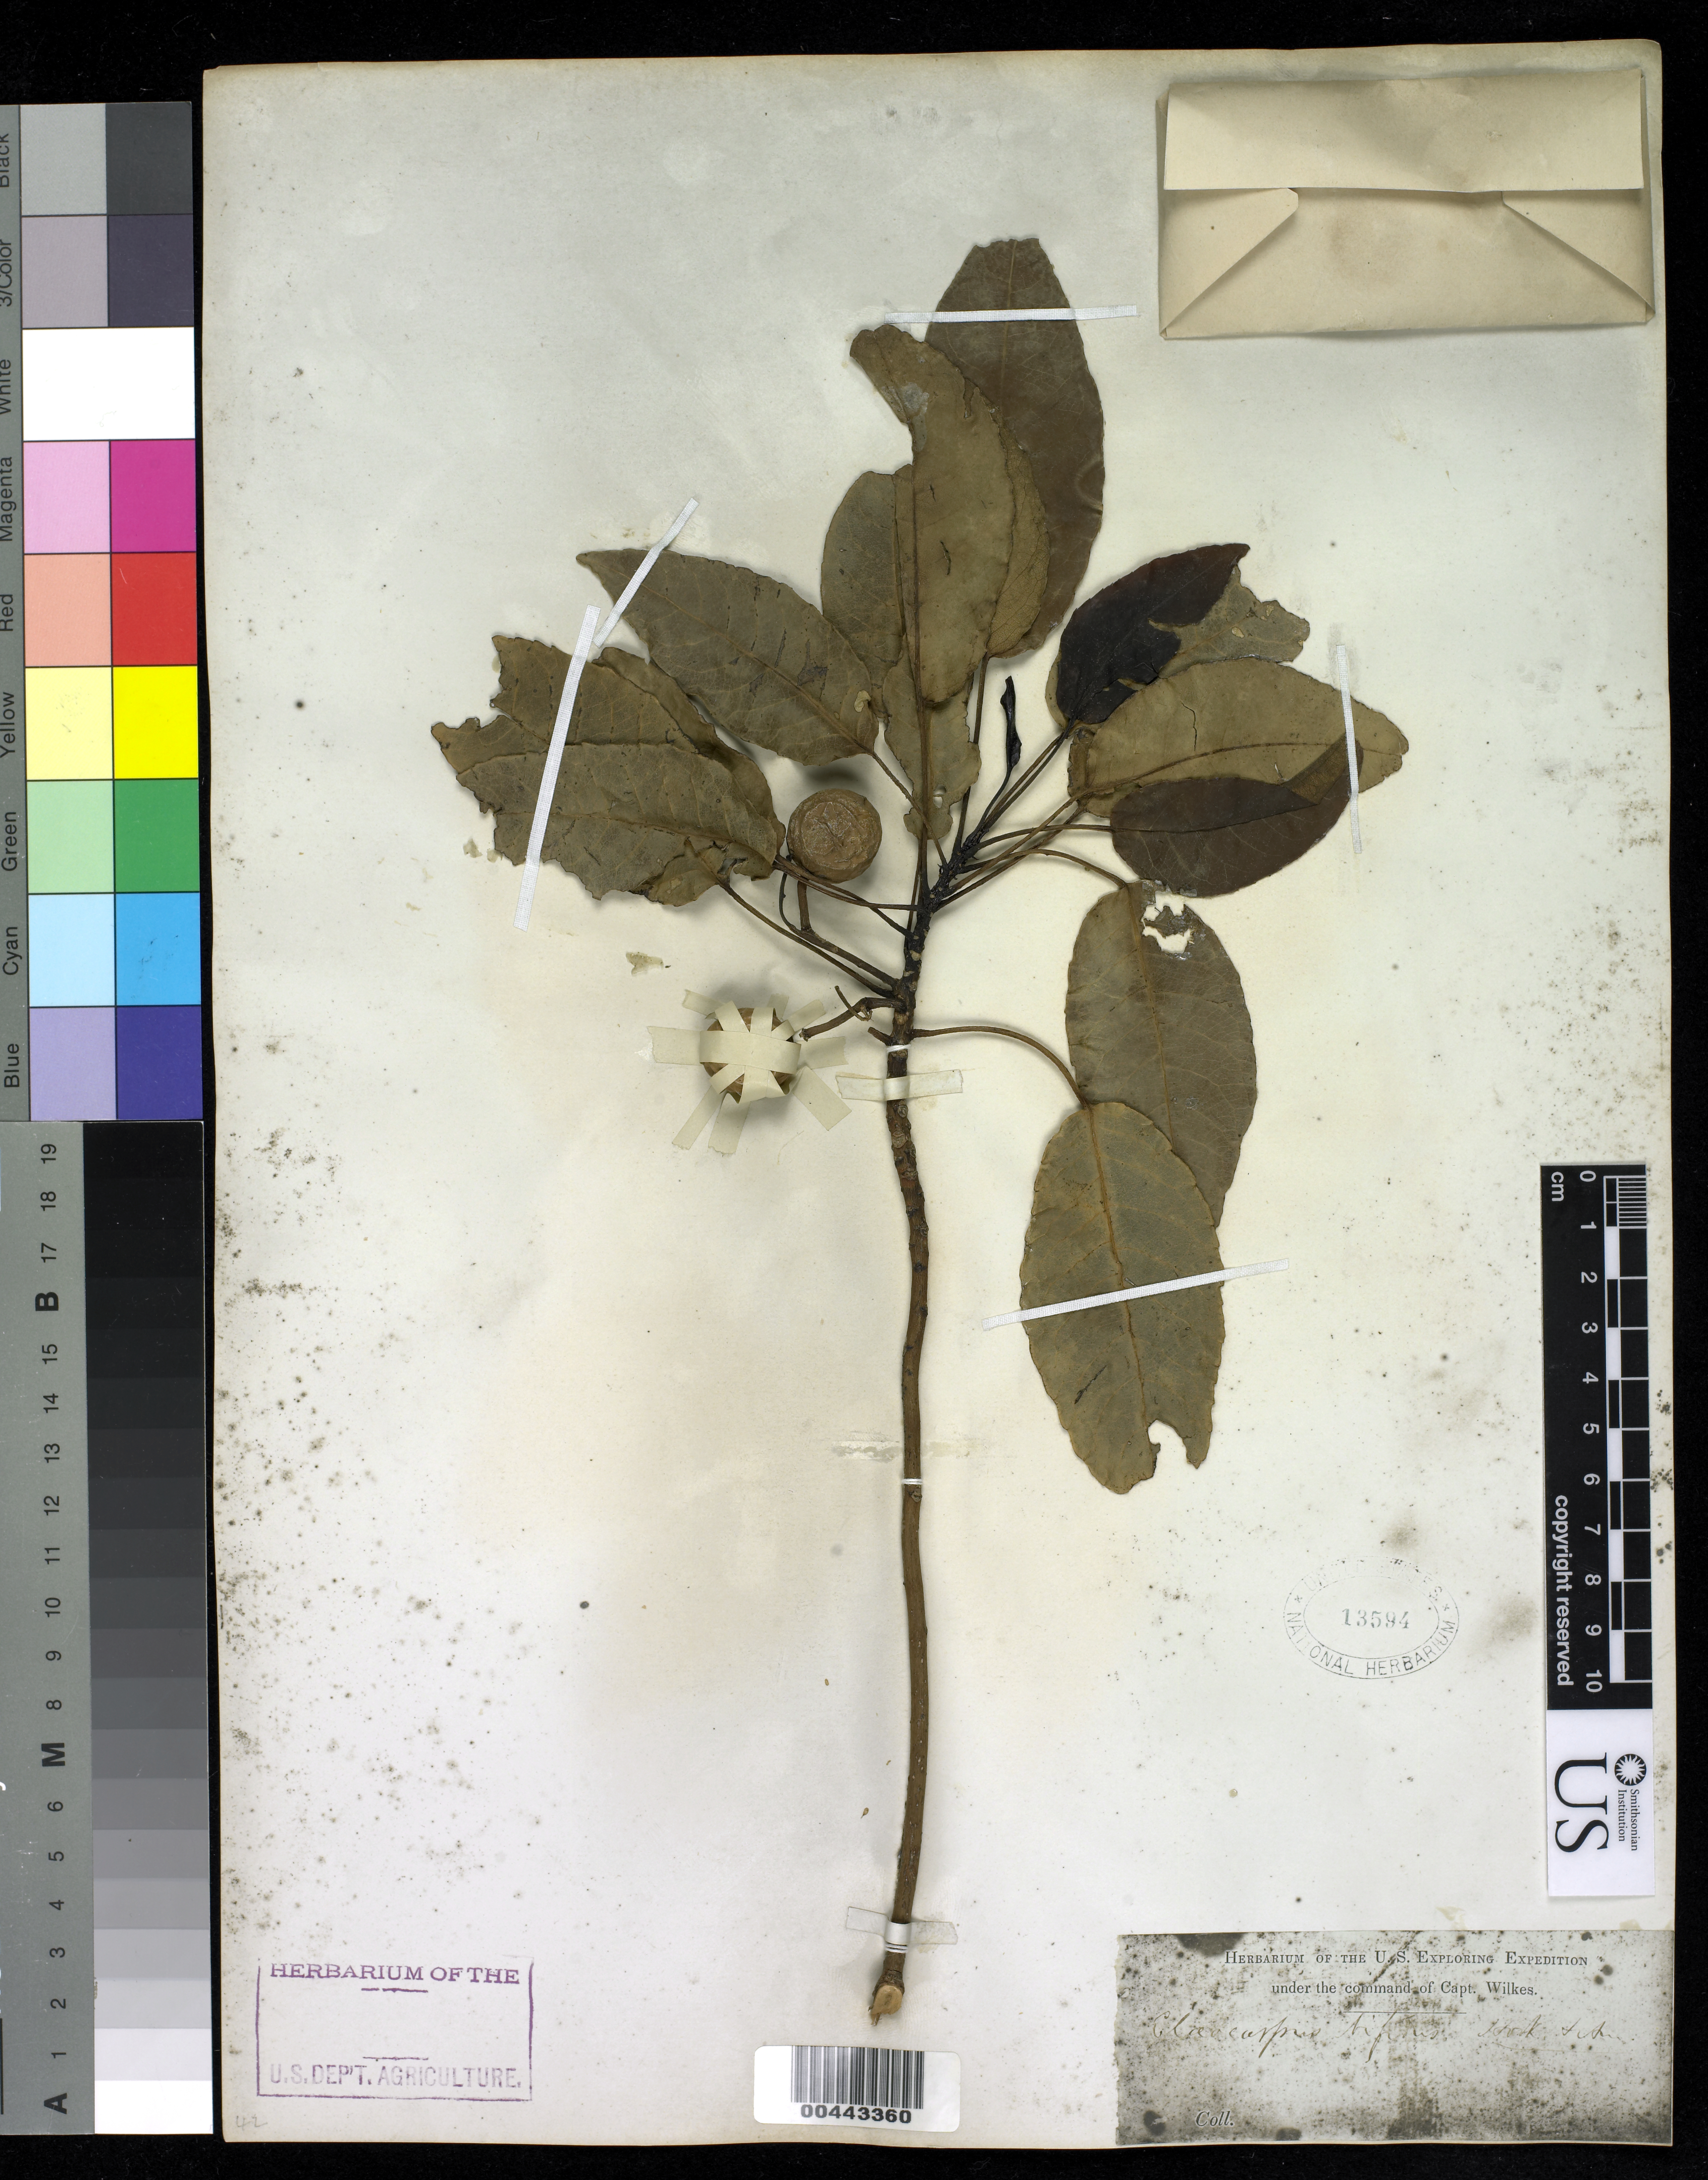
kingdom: Plantae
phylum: Tracheophyta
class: Magnoliopsida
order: Oxalidales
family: Elaeocarpaceae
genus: Elaeocarpus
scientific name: Elaeocarpus bifidus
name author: Hook. & Arn.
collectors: Wilkes Explor. Exped.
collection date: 1838/1842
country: United States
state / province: Hawaii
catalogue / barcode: US 13594